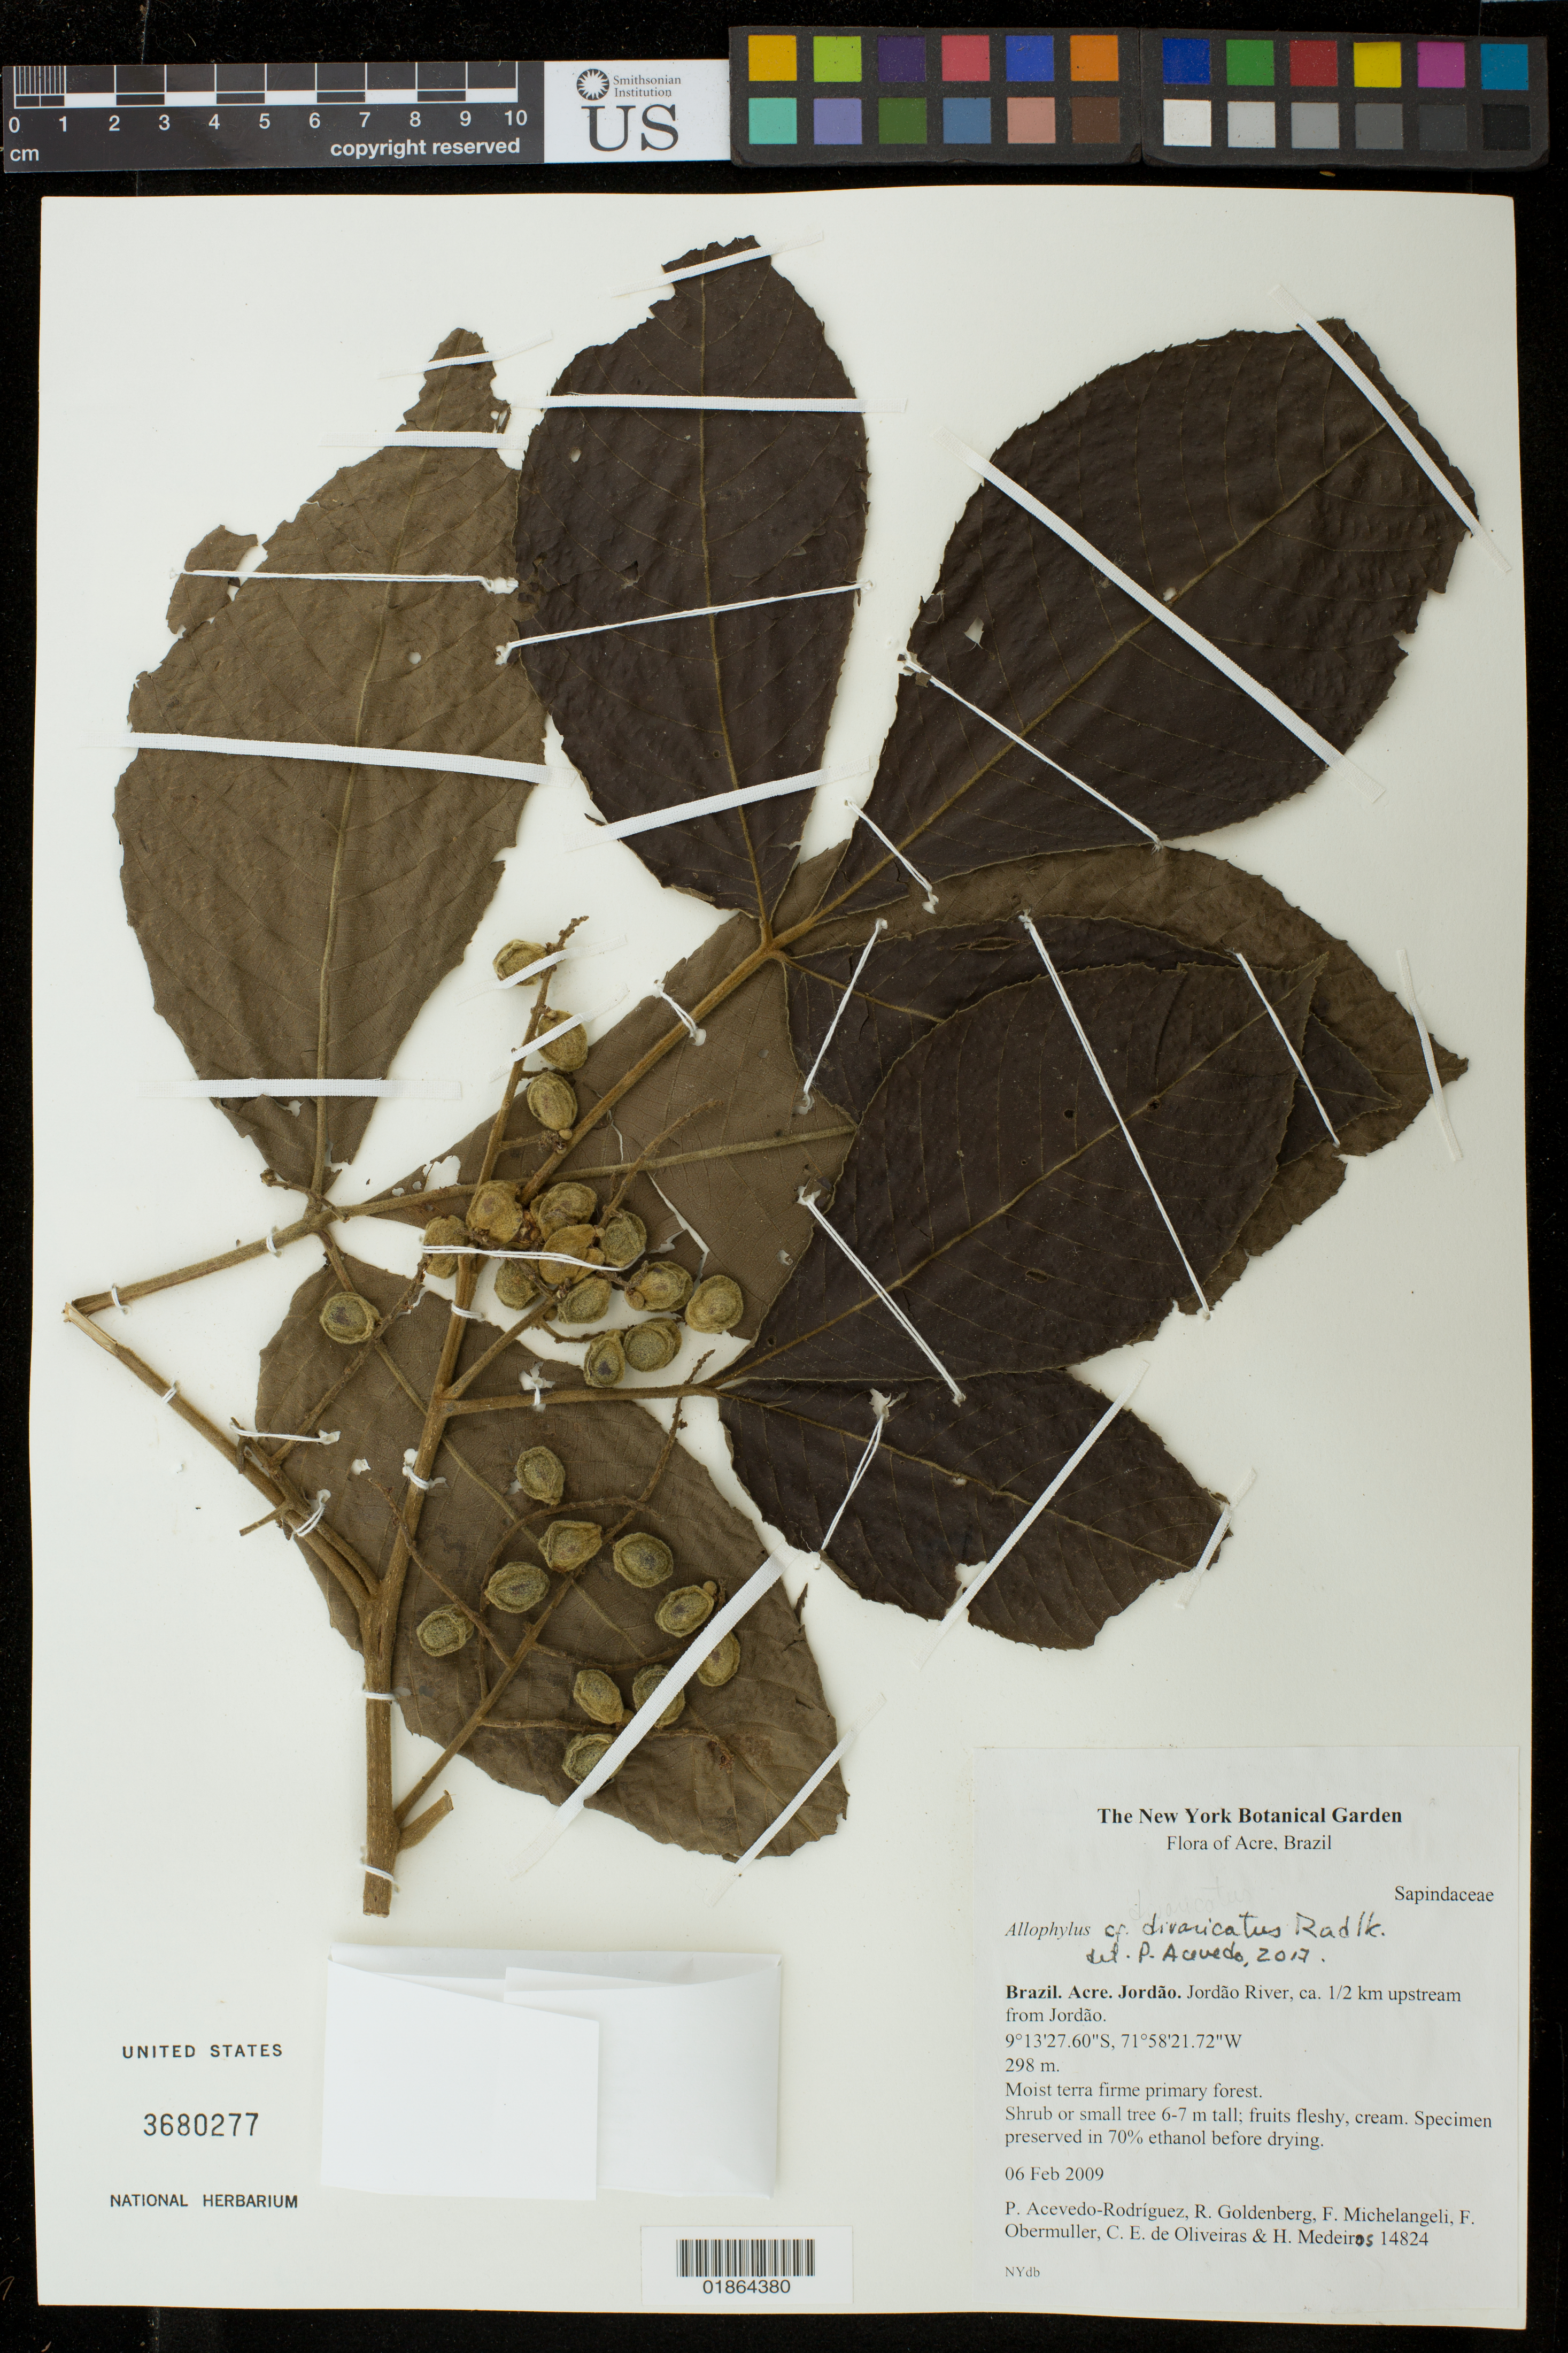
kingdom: Plantae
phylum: Tracheophyta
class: Magnoliopsida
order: Sapindales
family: Sapindaceae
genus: Allophylus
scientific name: Allophylus divaricatus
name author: Radlk.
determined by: Acevedo-Rodríguez, P., (BOT), Smithsonian Institution - National Museum of Natural History (UNITED STATES)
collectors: P. Acevedo-Rodr., R. Goldenberg, F. Michelangelli, F. A. Obermuller, C. E. de Oliveiras & H. Medeiro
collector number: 14824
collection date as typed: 06 Feb 2009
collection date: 2009-02-06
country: Brazil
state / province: Acre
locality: Acre; Municipio Jordao. Jordao River, ca. 1/2 km upstream from Jordao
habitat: moist terra firme primary forest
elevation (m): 298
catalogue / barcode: US 3680277